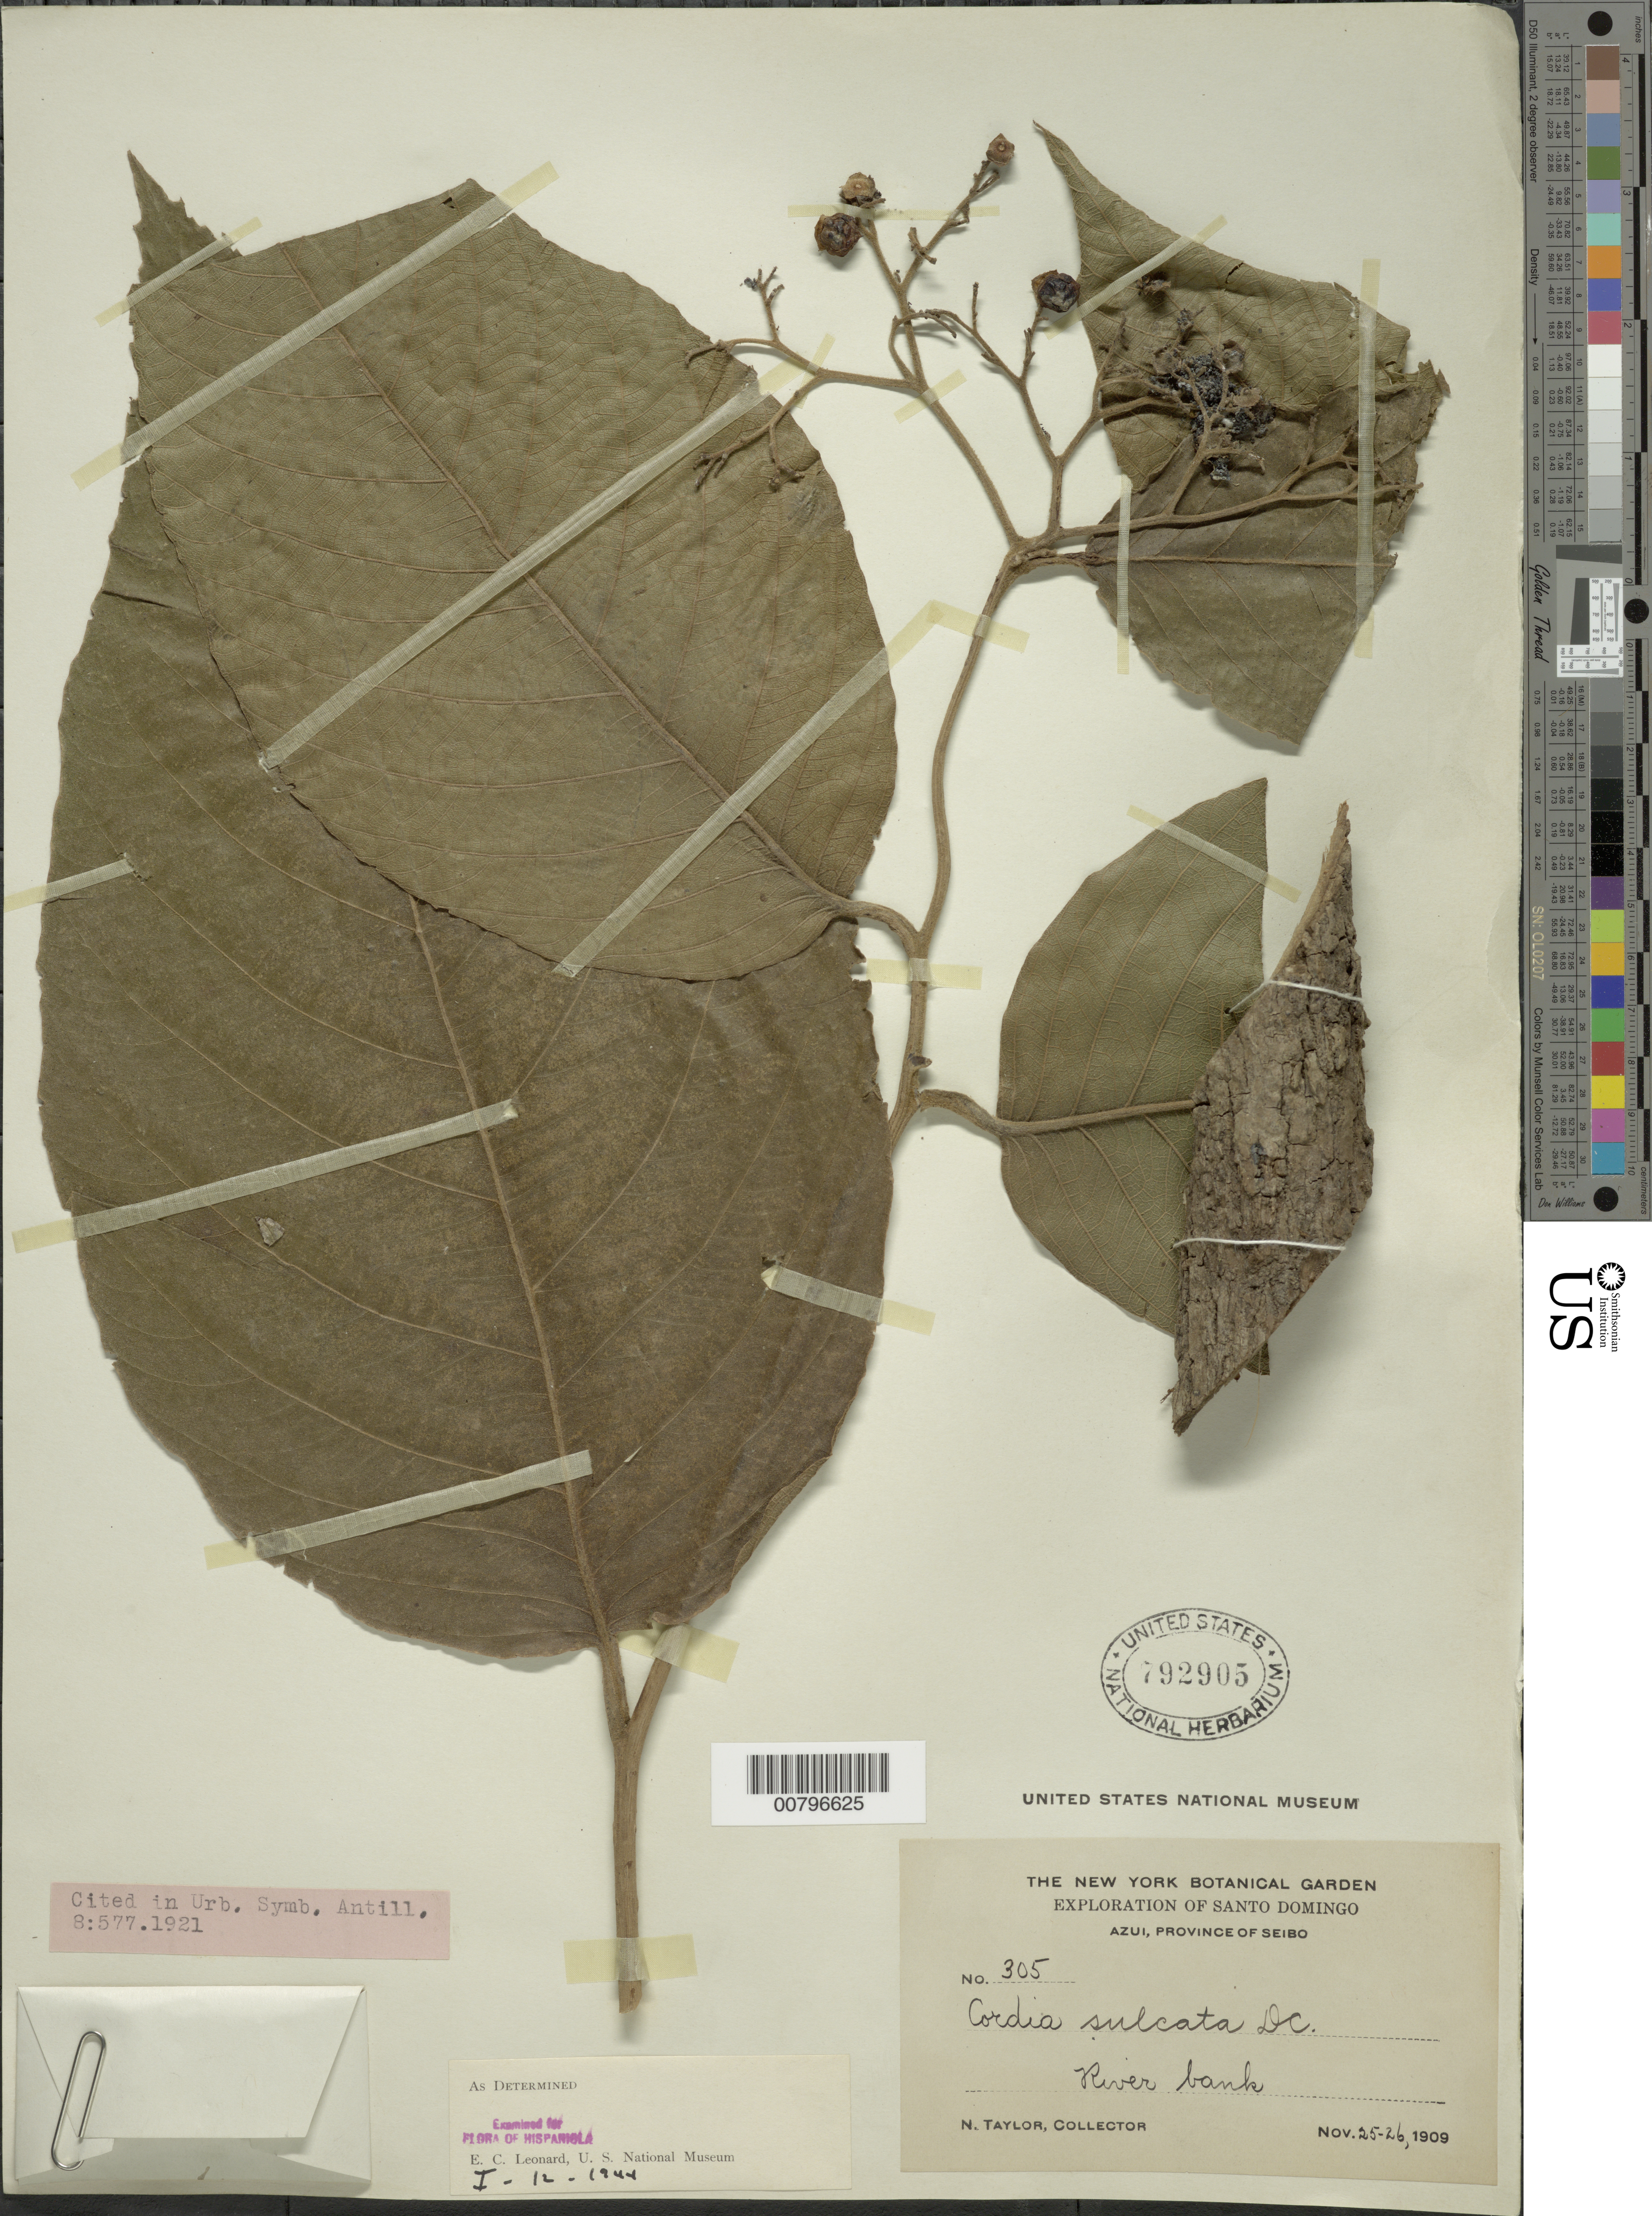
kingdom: Plantae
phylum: Tracheophyta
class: Magnoliopsida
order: Boraginales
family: Cordiaceae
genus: Cordia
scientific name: Cordia sulcata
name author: DC.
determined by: Leonard, Emery C., (US)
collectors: N. Taylor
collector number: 305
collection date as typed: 25 Nov 1909 to 26 Nov 1909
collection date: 1909-11-25/1909-11-26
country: Dominican Republic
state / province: El Seibo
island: Hispaniola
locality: Azui.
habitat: River bank.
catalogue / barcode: US 792905